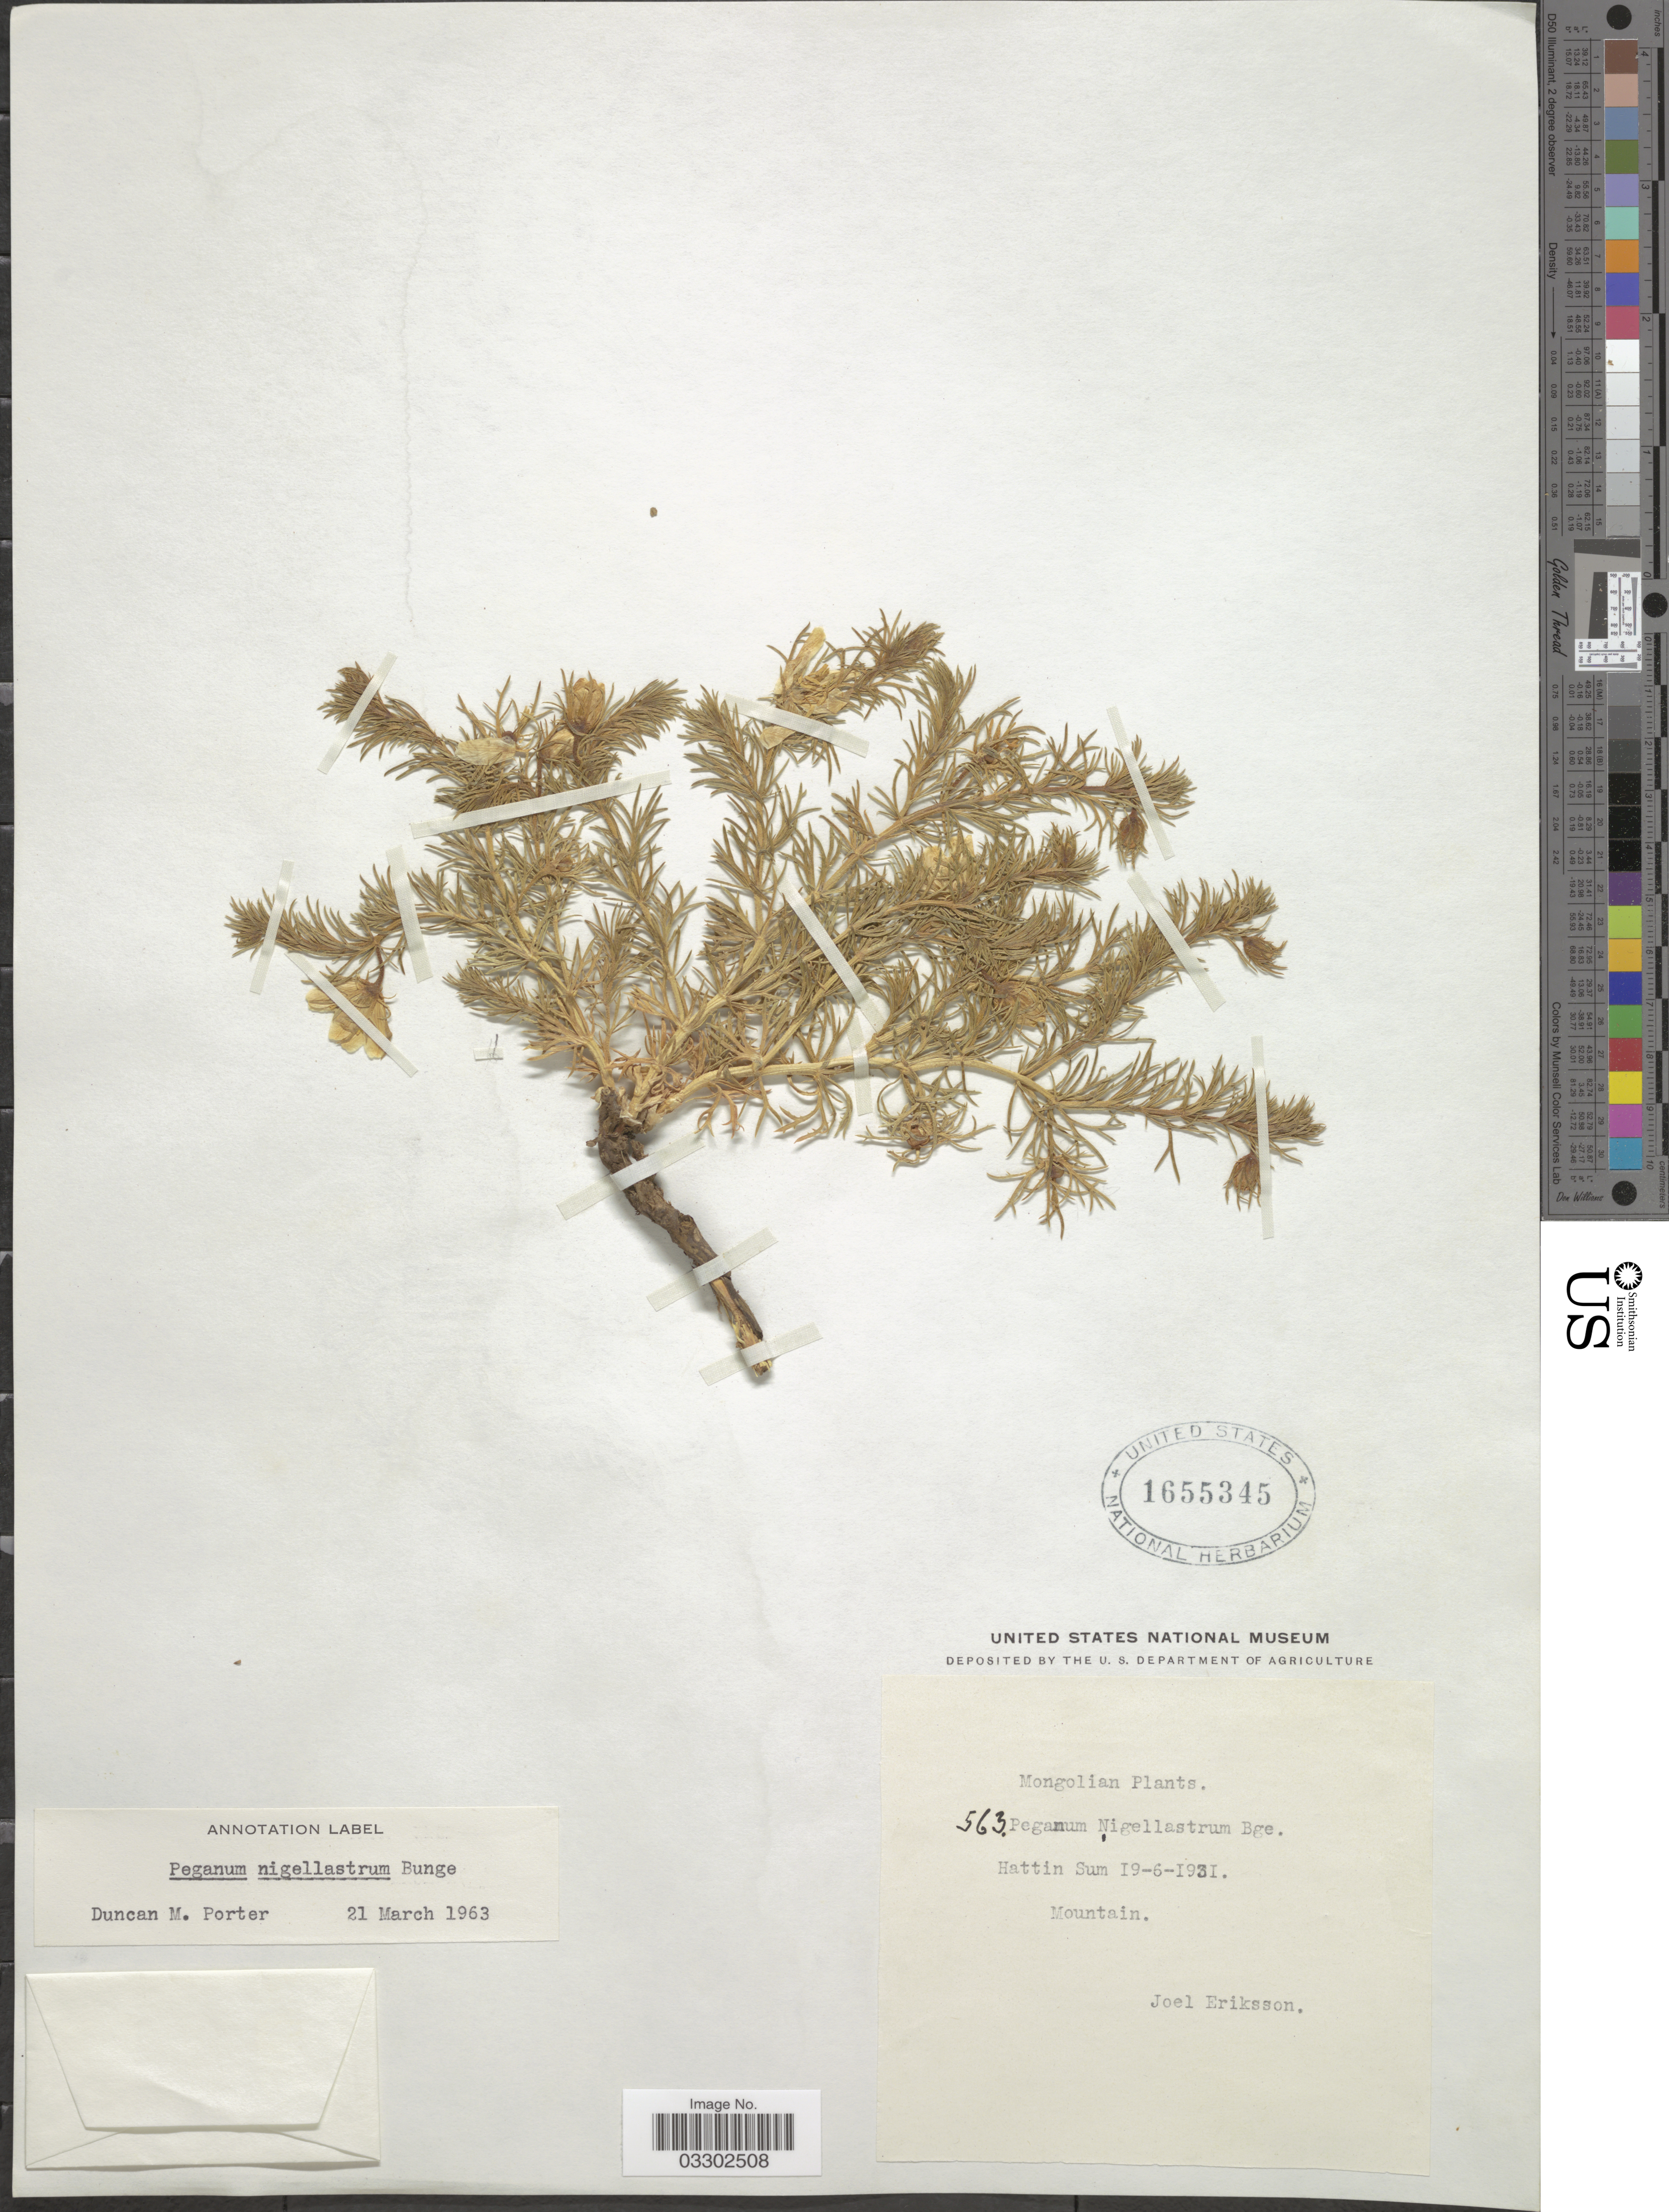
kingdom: Plantae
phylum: Tracheophyta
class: Magnoliopsida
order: Sapindales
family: Tetradiclidaceae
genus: Peganum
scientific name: Peganum nigellastrum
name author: Bunge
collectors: J. Eriksson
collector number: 563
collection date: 1931-06-19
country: Mongolia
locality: Hattin Sum. Mountain.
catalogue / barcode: US 1655345